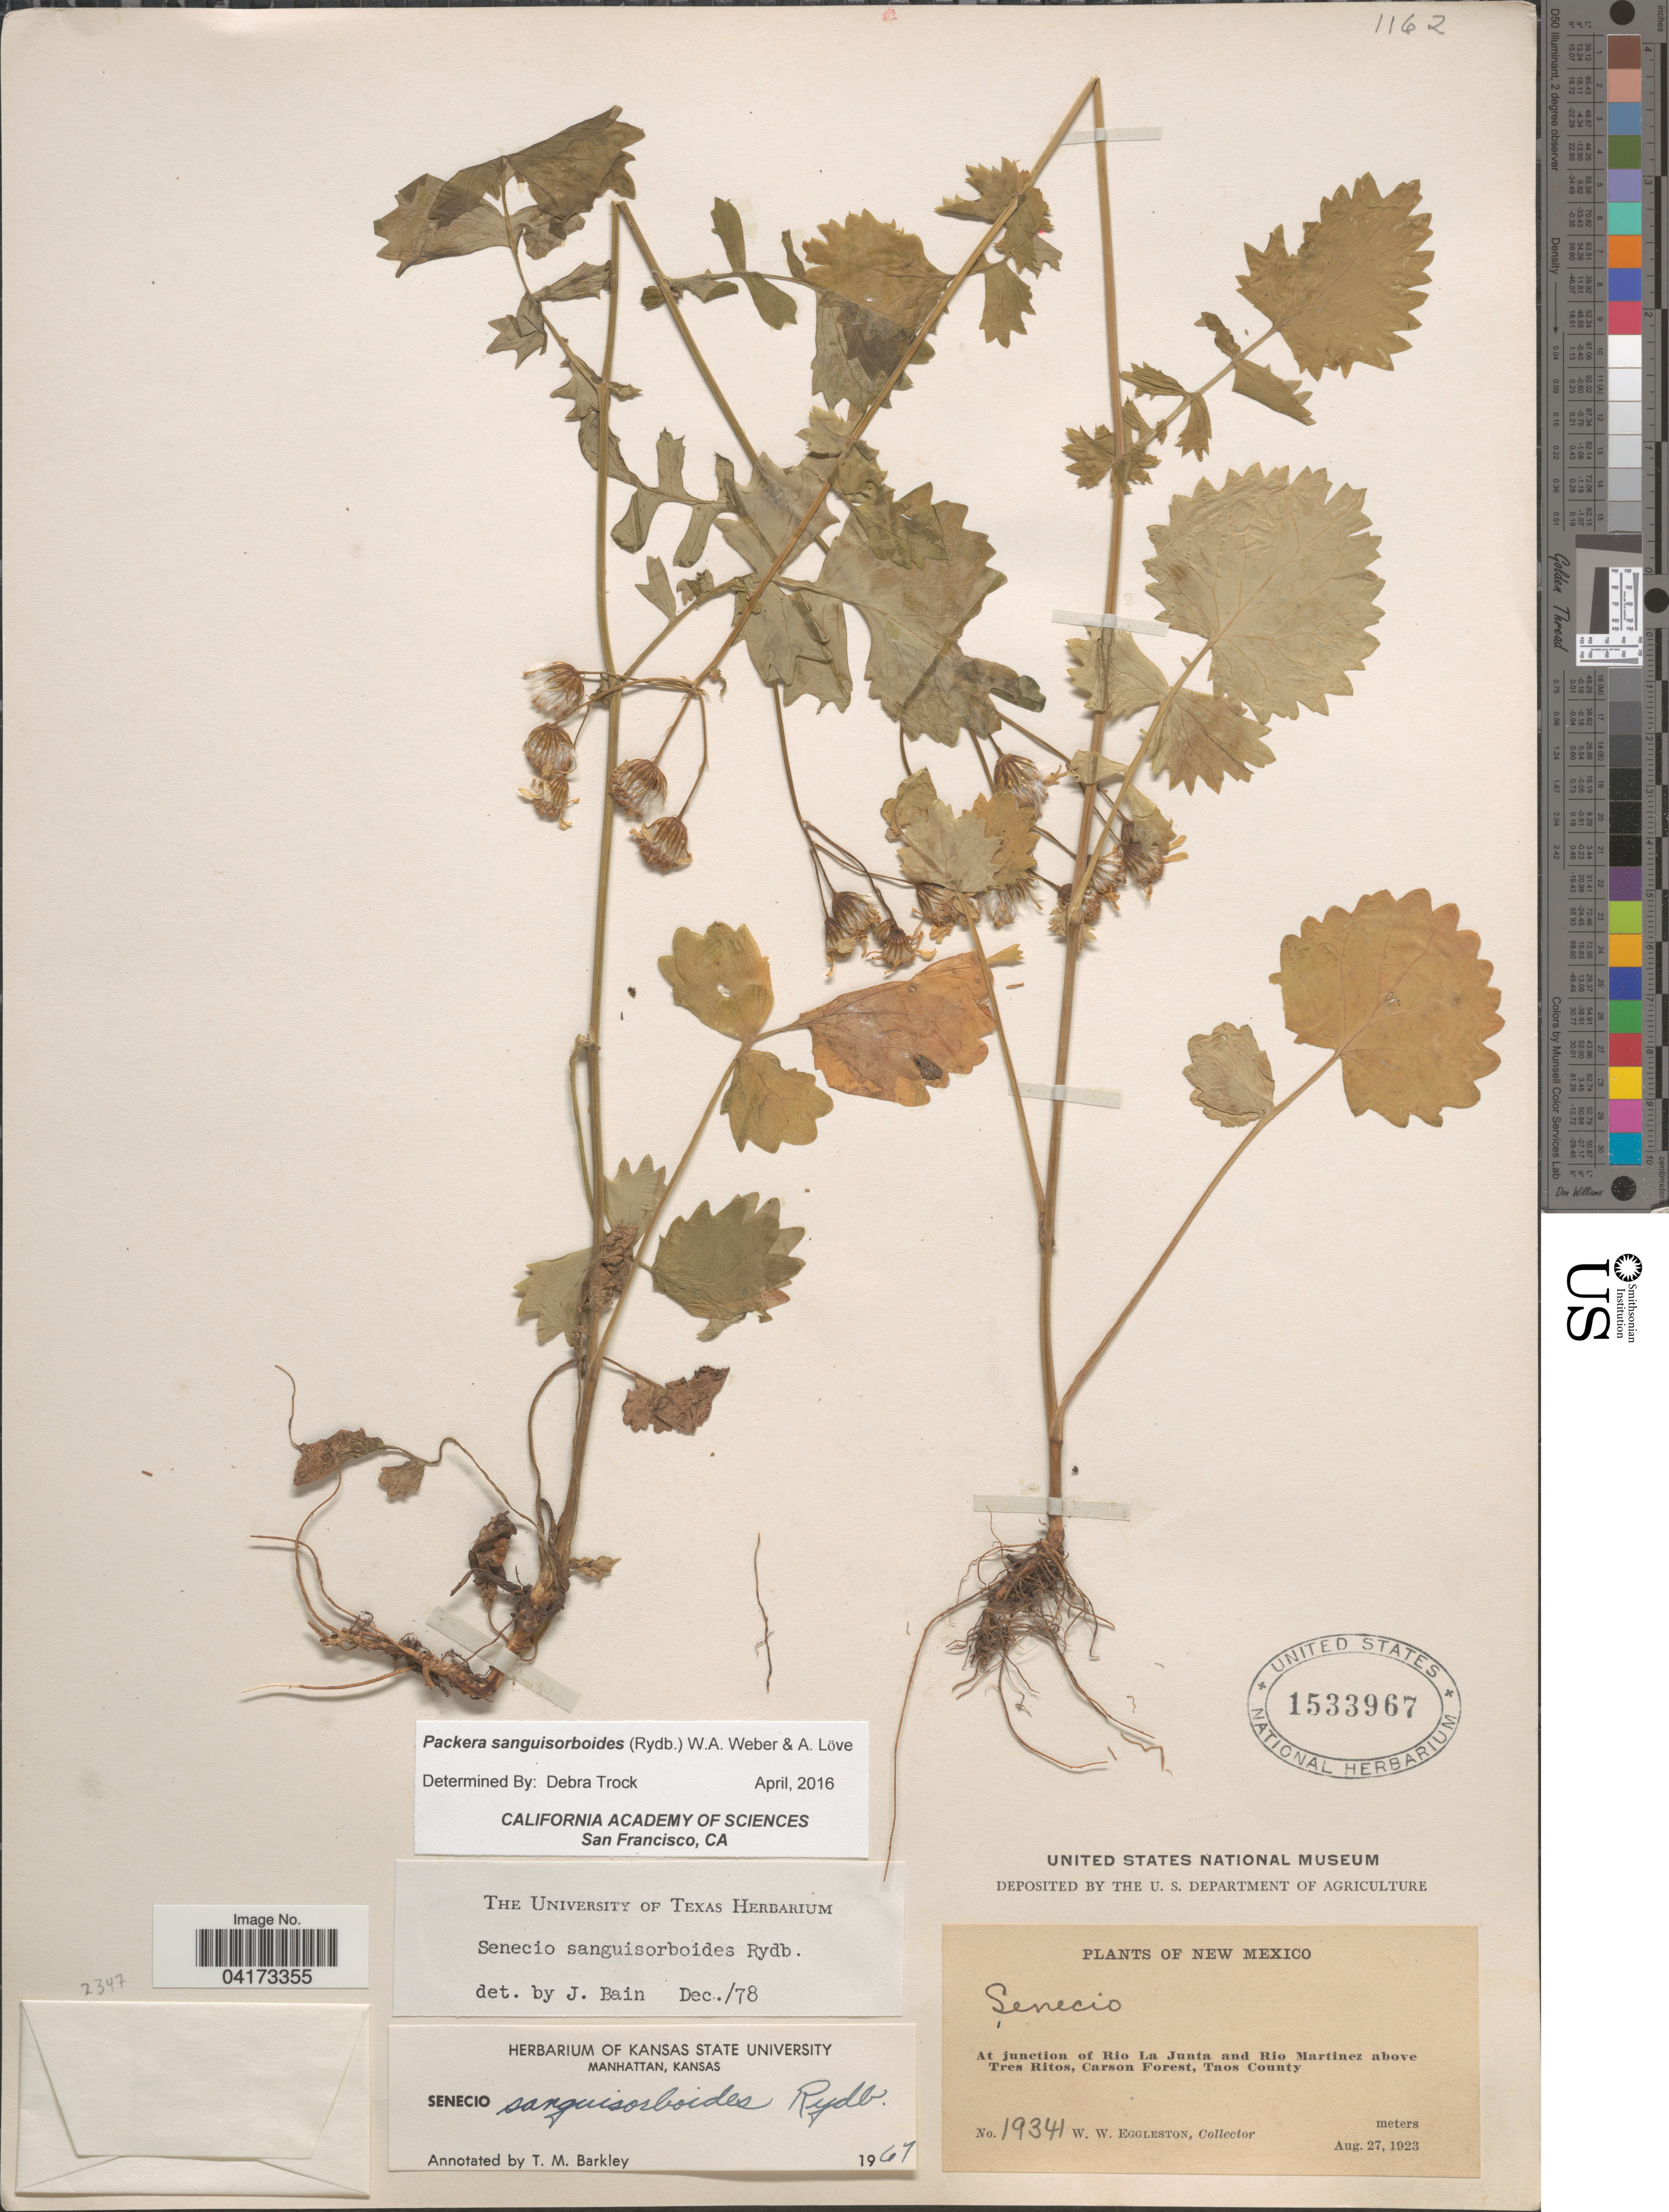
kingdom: Plantae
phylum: Tracheophyta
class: Magnoliopsida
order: Asterales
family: Asteraceae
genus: Packera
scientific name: Packera sanguisorboides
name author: (Rydb.) W.A. Weber & Á. Löve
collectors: W. W. Eggleston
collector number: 19341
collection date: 1923-08-27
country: United States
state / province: New Mexico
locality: At junction of Rio La Junta and Rio Martinez above Tres Ritos, Carson Forest, Taos County.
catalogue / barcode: US 1533967